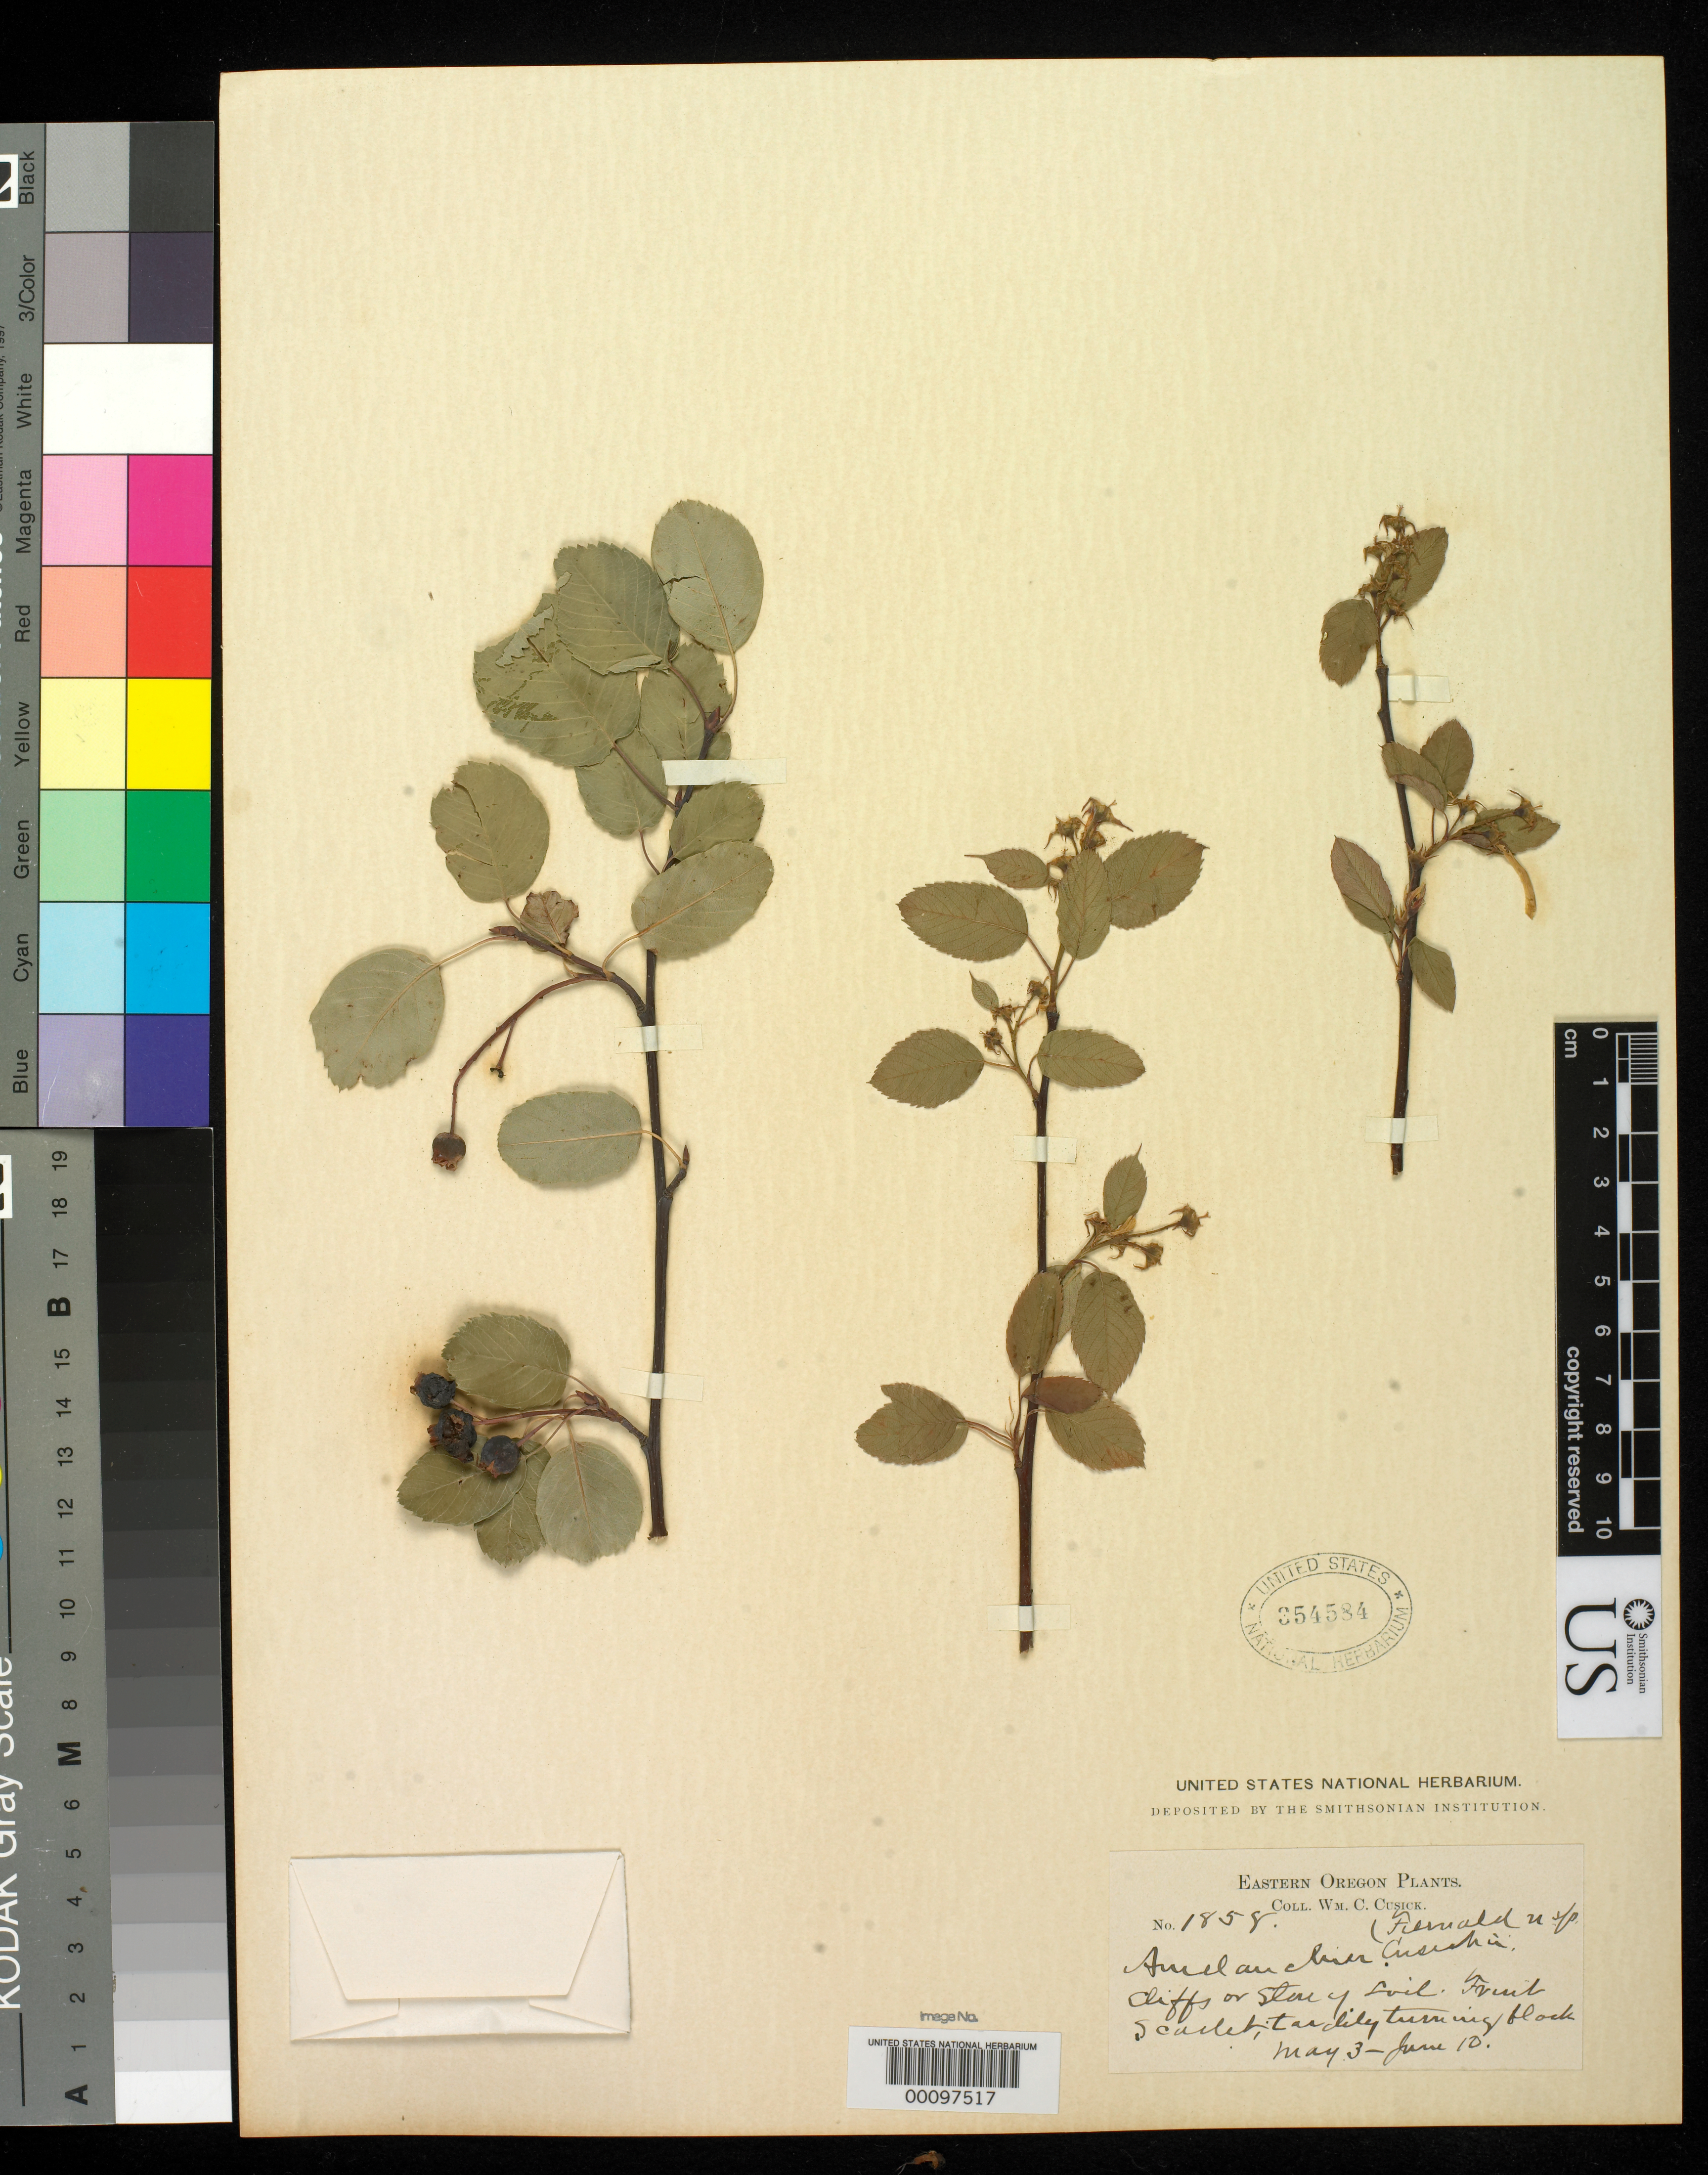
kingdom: Plantae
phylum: Tracheophyta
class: Magnoliopsida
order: Rosales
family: Rosaceae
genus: Amelanchier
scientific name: Amelanchier cusickii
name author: Fernald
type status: Isotype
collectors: W. C. Cusick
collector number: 1858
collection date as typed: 05 May 1898 to -- Jun 1898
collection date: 1898-05-05/1898-06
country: United States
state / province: Oregon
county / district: Union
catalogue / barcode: US 354584